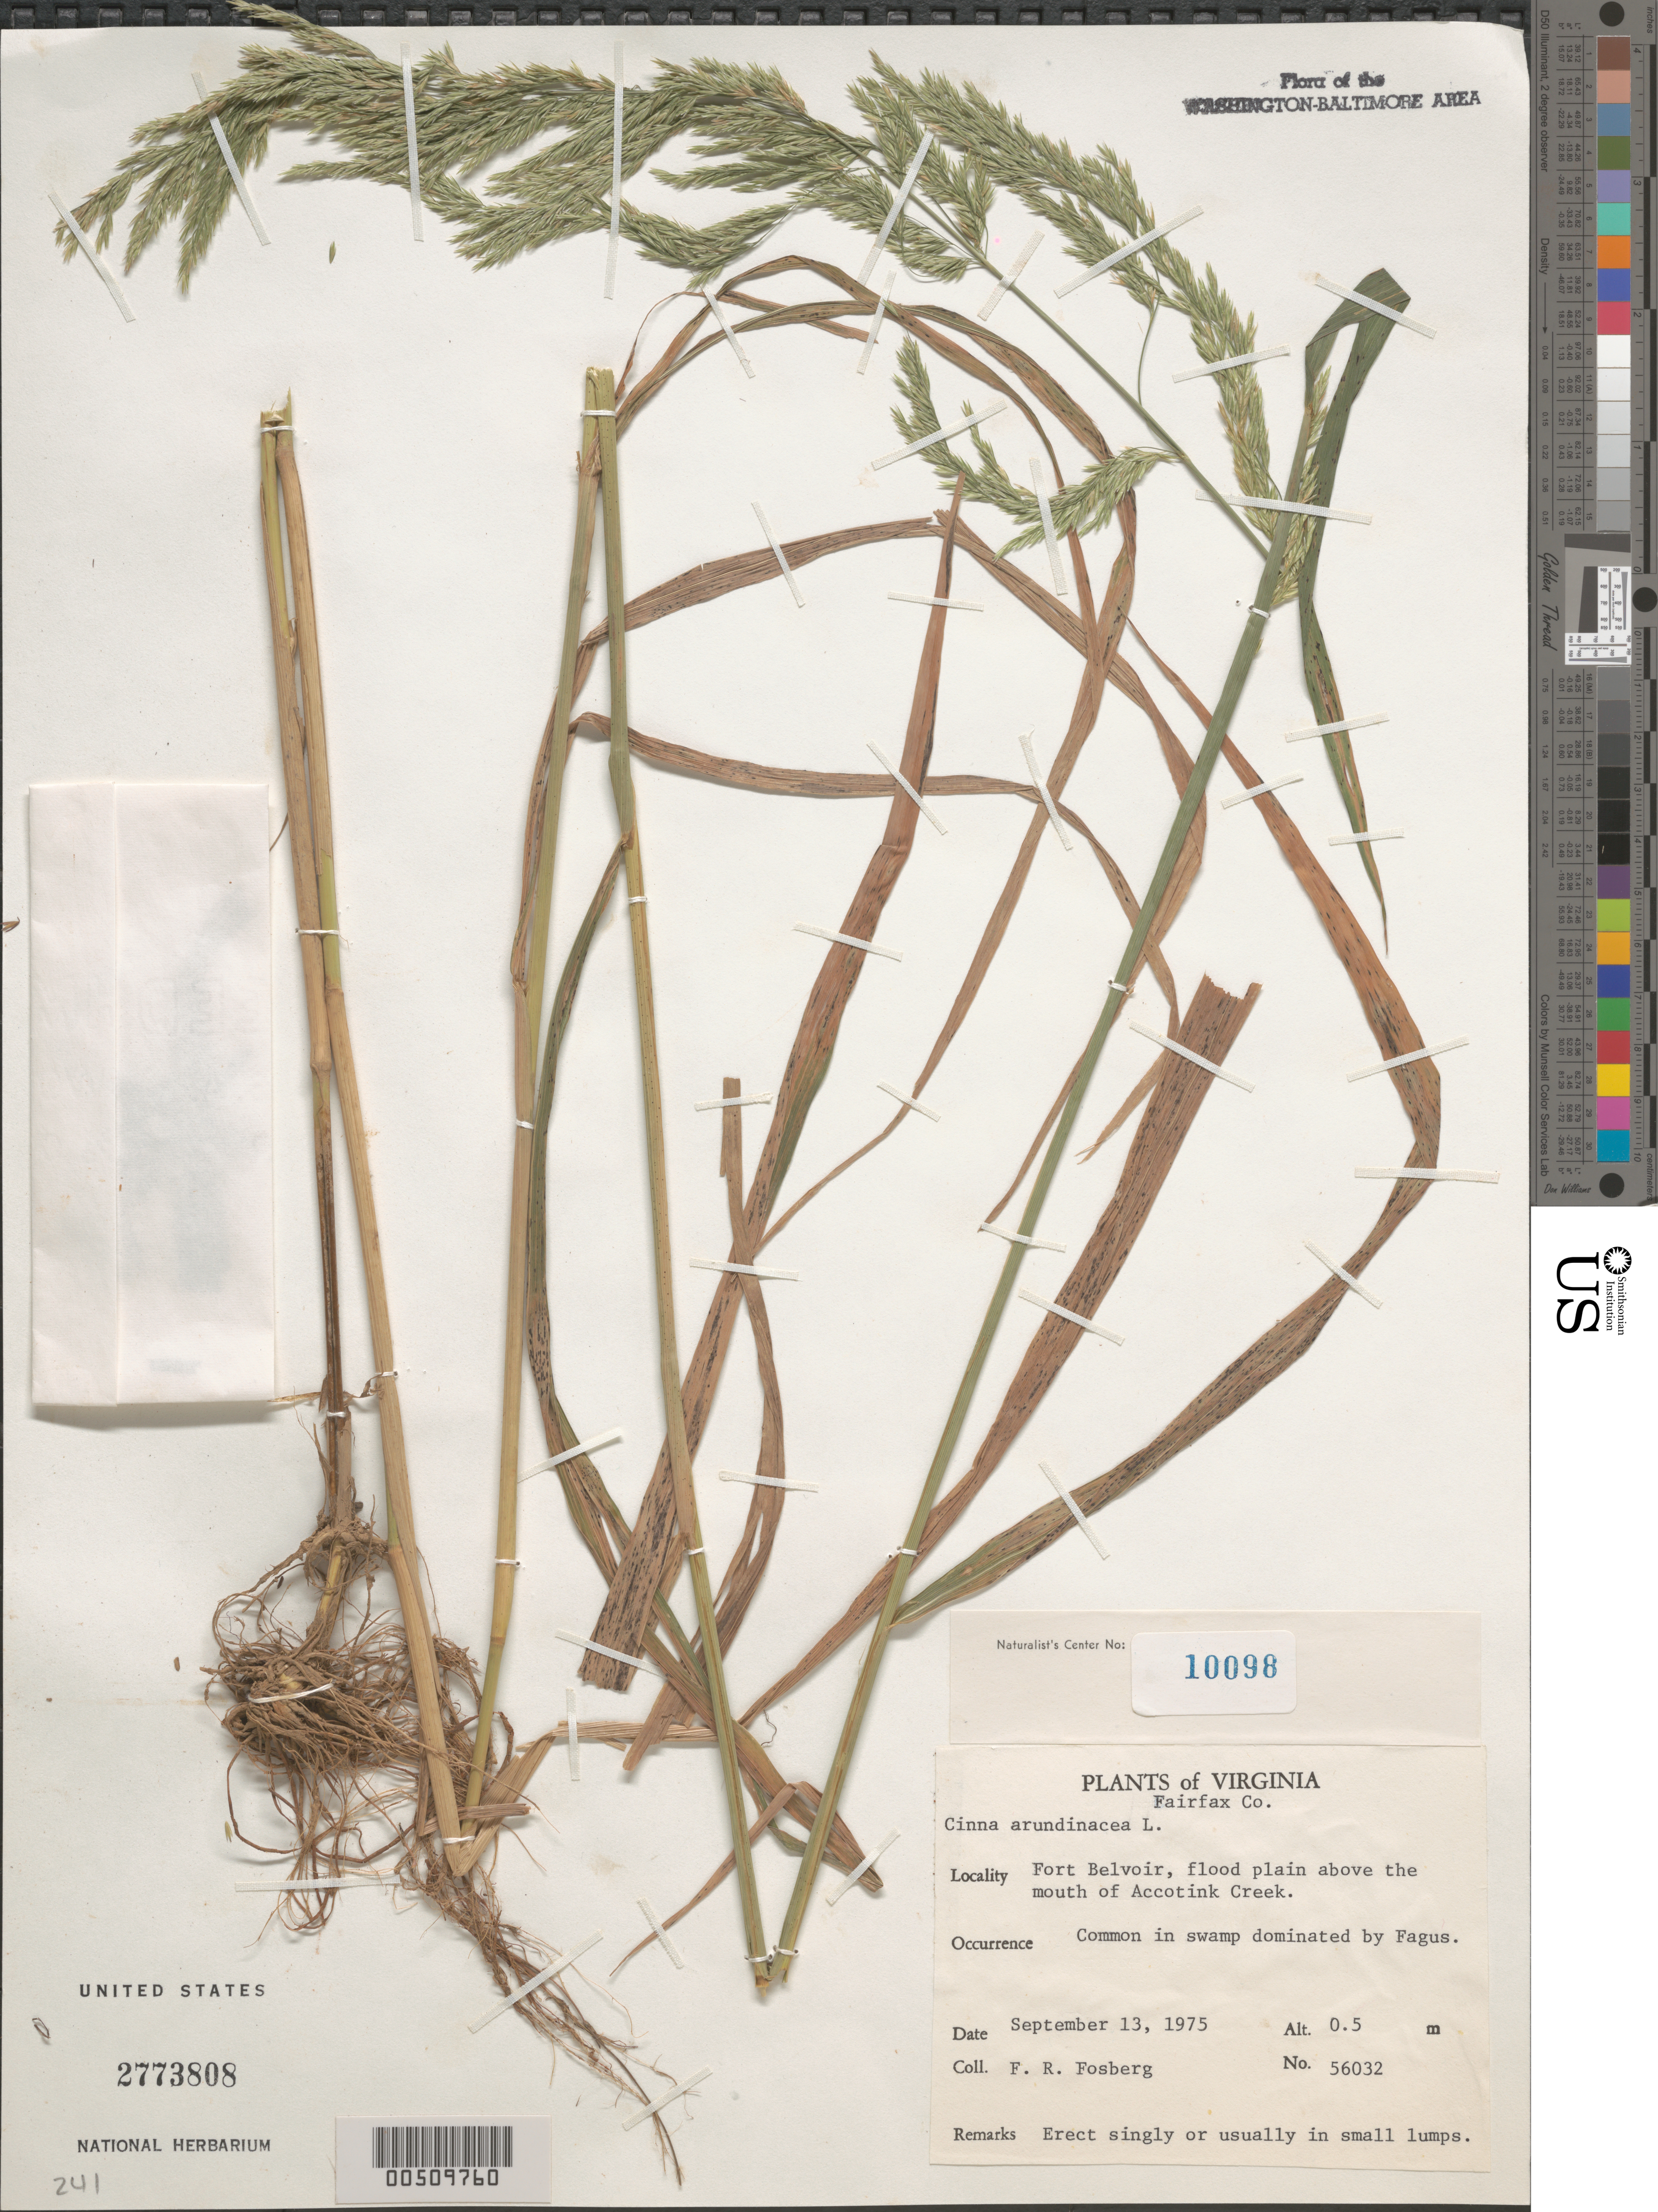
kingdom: Plantae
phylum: Tracheophyta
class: Liliopsida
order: Poales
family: Poaceae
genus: Cinna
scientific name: Cinna arundinacea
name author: L.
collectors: F. R. Fosberg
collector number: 56032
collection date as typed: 13 Sep 1975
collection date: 1975-09-13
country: United States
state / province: Virginia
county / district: Fairfax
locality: Fort Belvoir, above mouth of Accotink Creek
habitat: Flood plain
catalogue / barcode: US 2773808